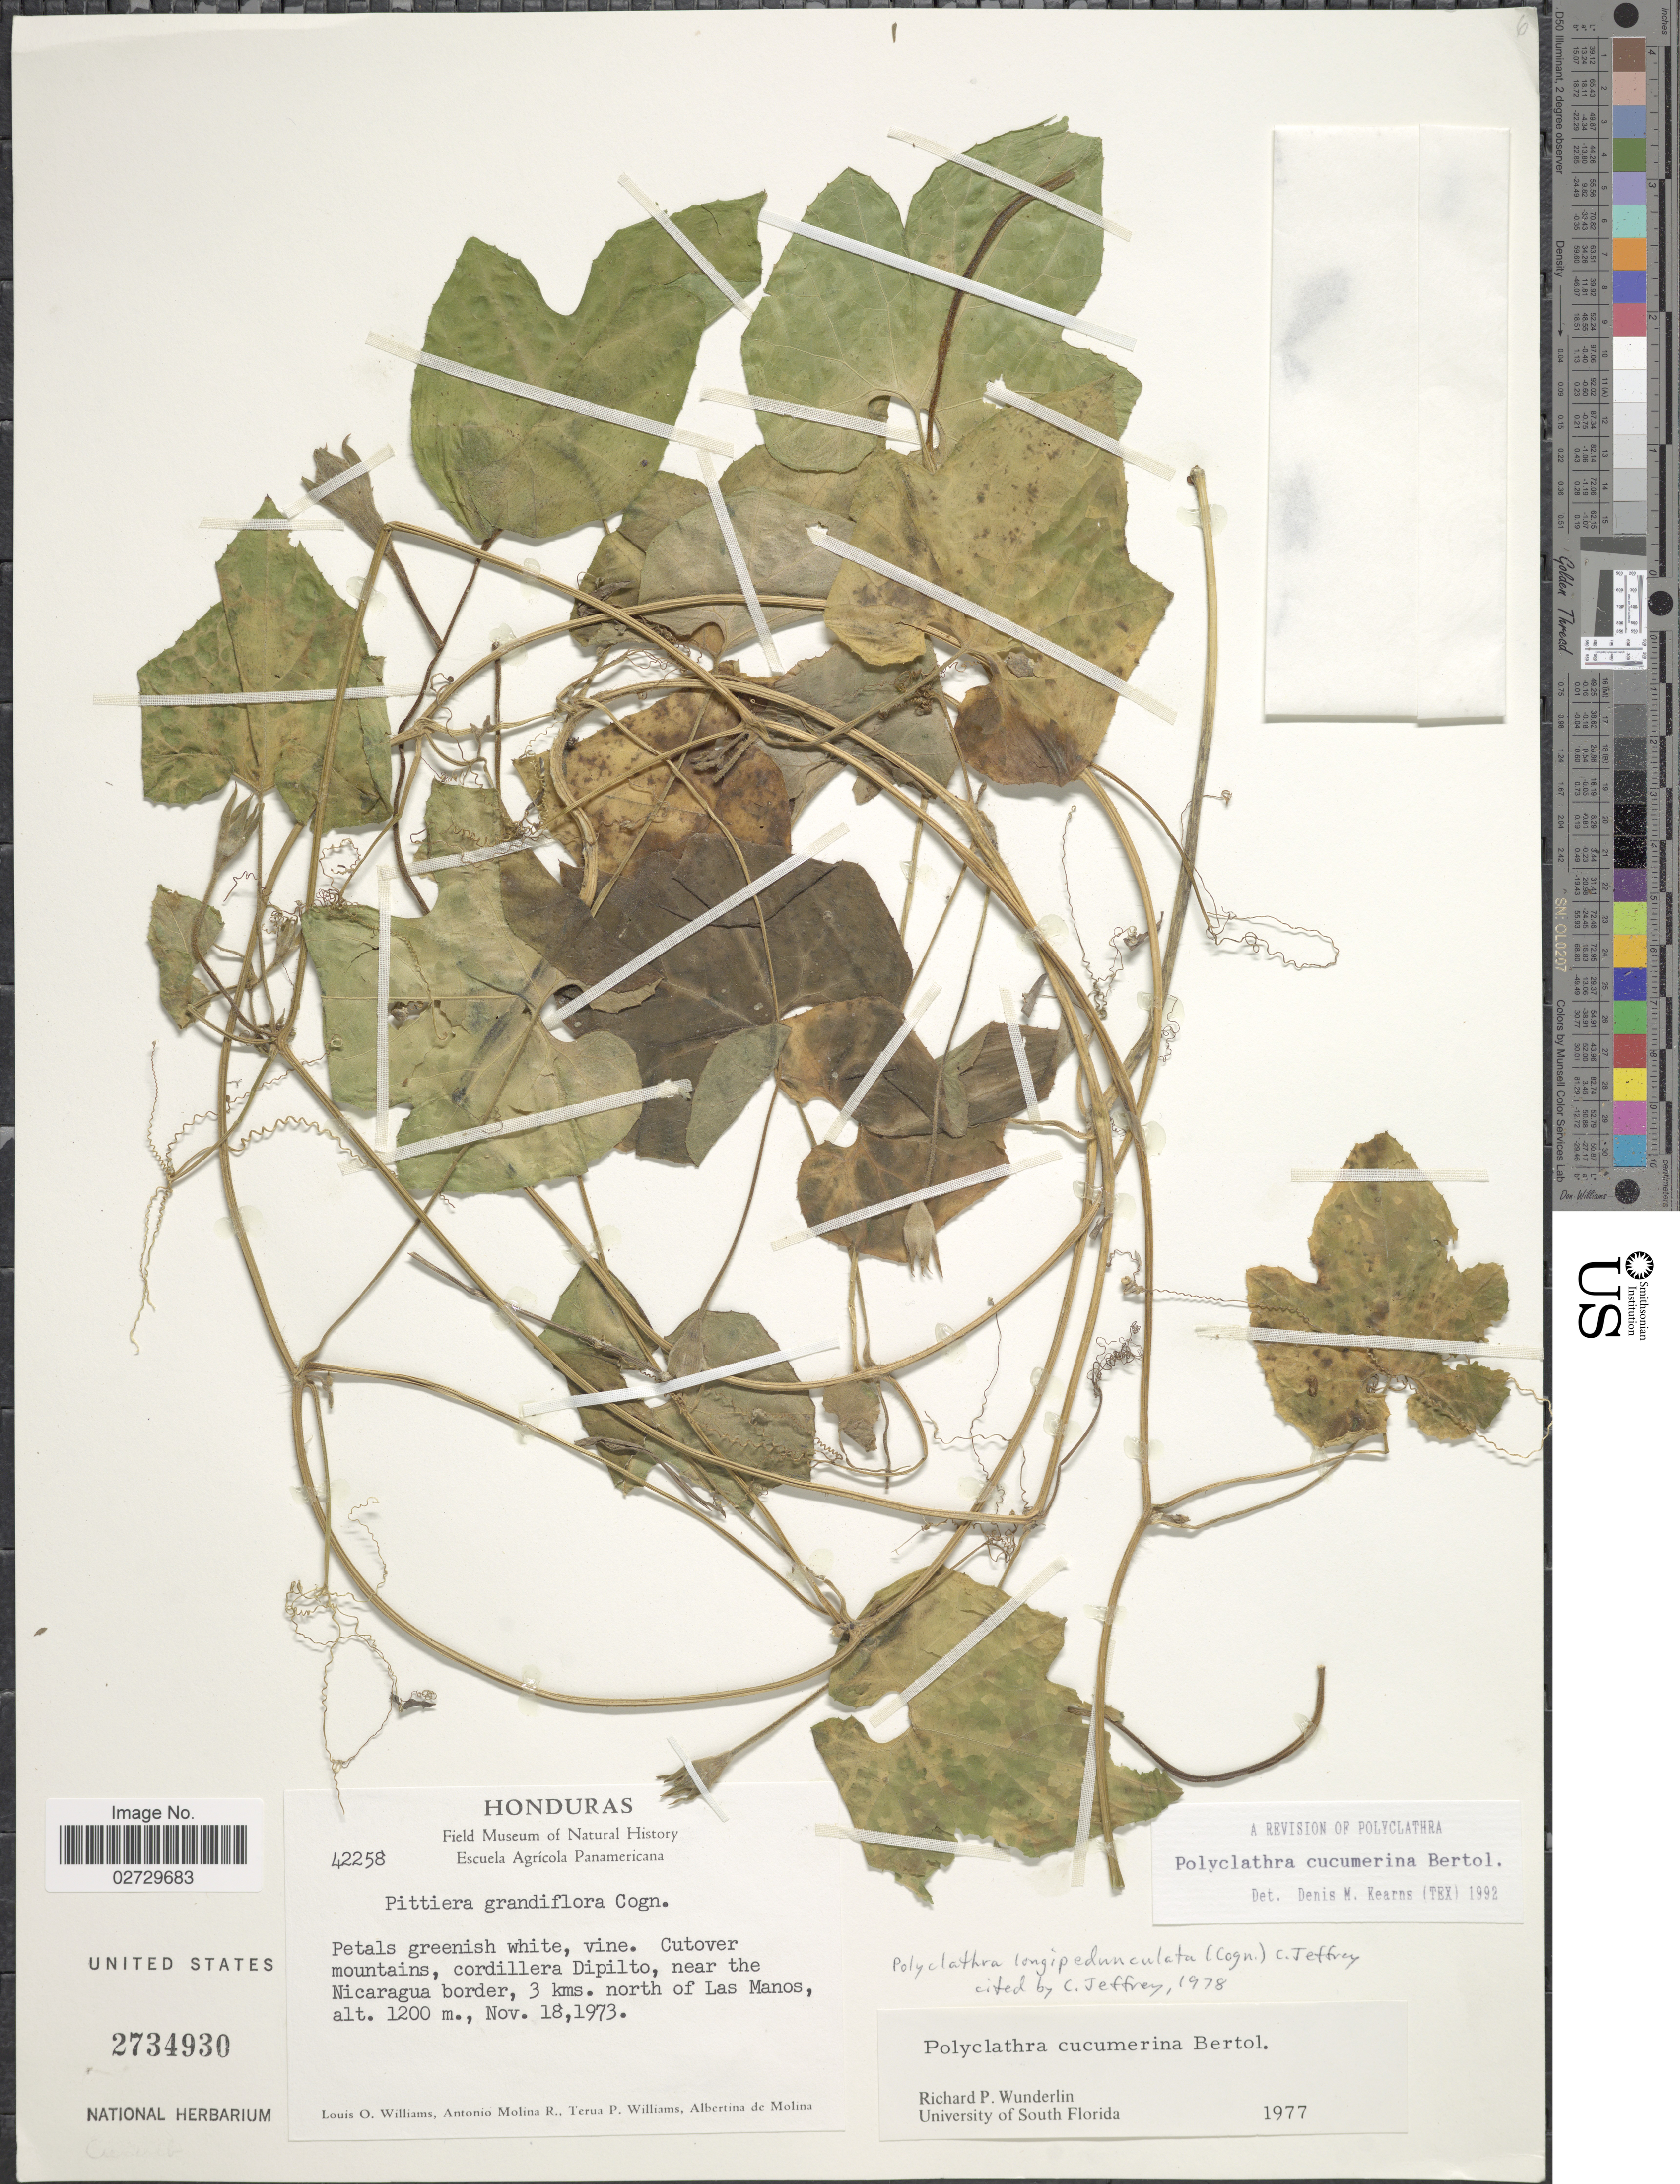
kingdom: Plantae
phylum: Tracheophyta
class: Magnoliopsida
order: Cucurbitales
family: Cucurbitaceae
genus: Polyclathra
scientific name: Polyclathra cucumerina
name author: Bertol.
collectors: L. O. Williams, A. Molina R., T. P. Williams & A. R. Molina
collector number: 42258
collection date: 1973-11-18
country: Honduras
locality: Cutover mountains, cordillera Dipilto, near the Nicaragua border, 3 kms. north of Las Manos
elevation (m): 1200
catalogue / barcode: US 2734930